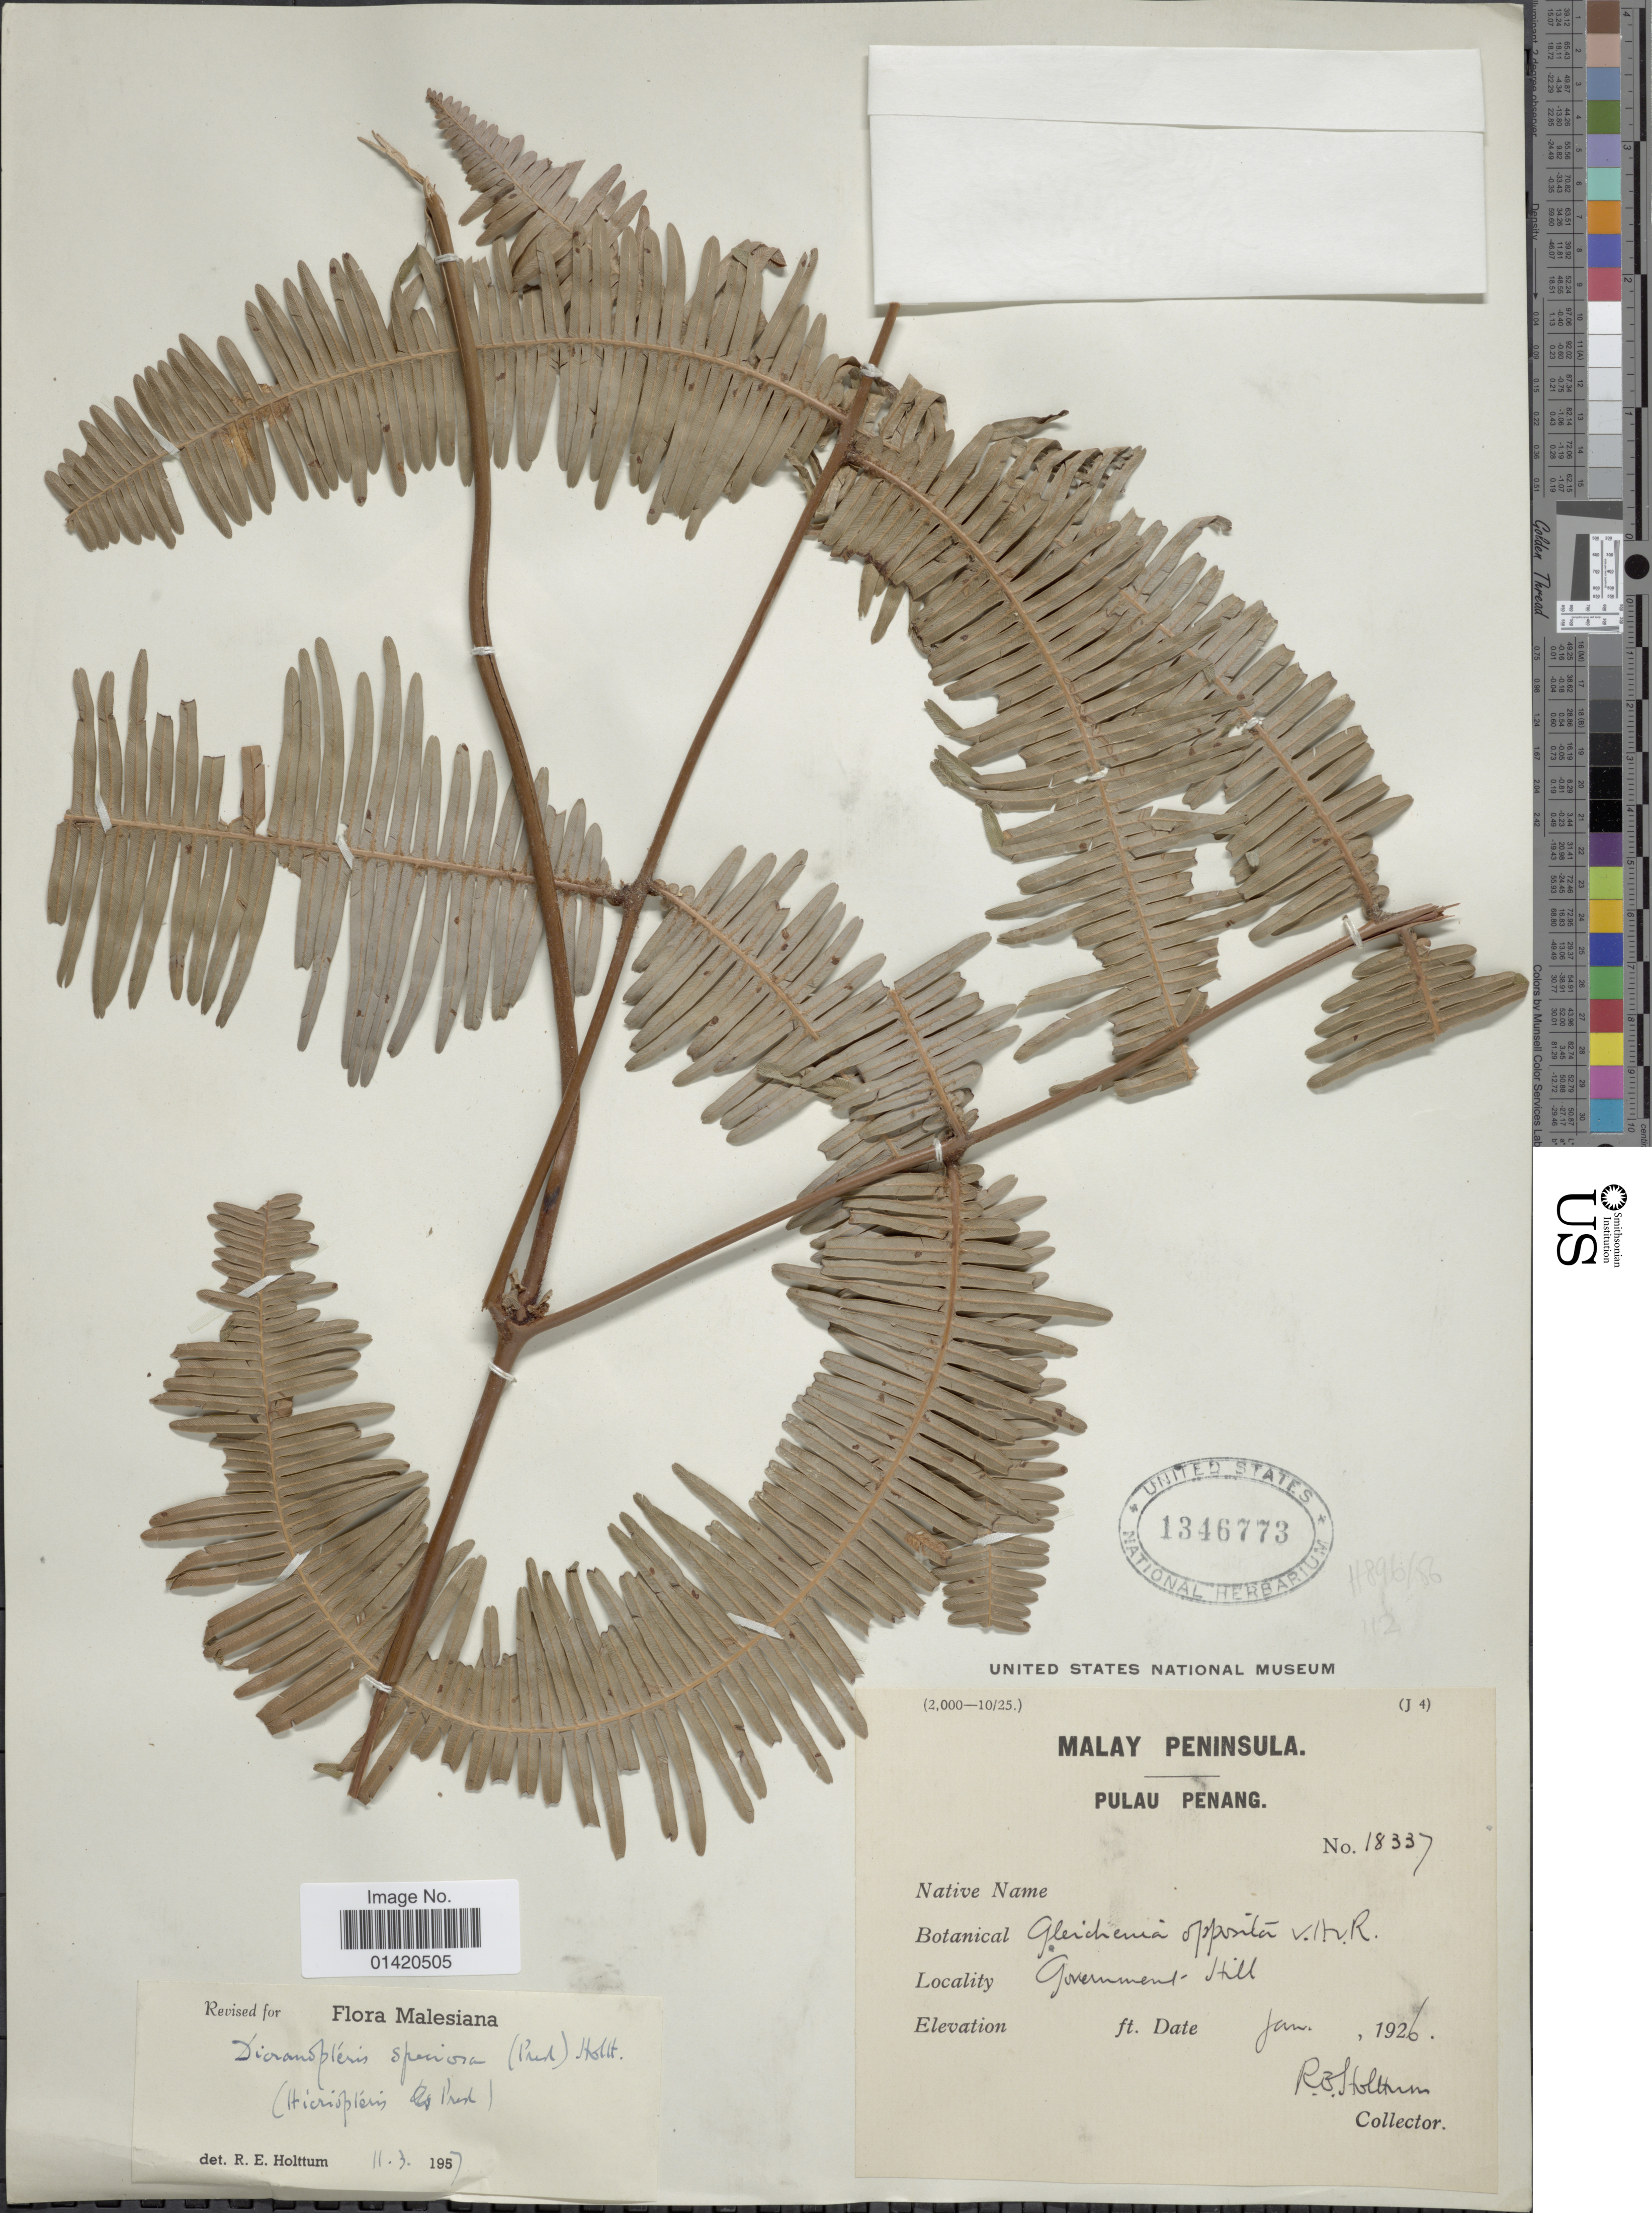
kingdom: Plantae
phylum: Tracheophyta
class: Polypodiopsida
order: Gleicheniales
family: Gleicheniaceae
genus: Dicranopteris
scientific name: Dicranopteris speciosa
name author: (C. Presl) Holttum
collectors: R. E. Holttum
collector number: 18337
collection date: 1926-01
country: Malaysia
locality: Malay Peninsula, Pulau Penang, Government Hill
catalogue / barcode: US 1346773